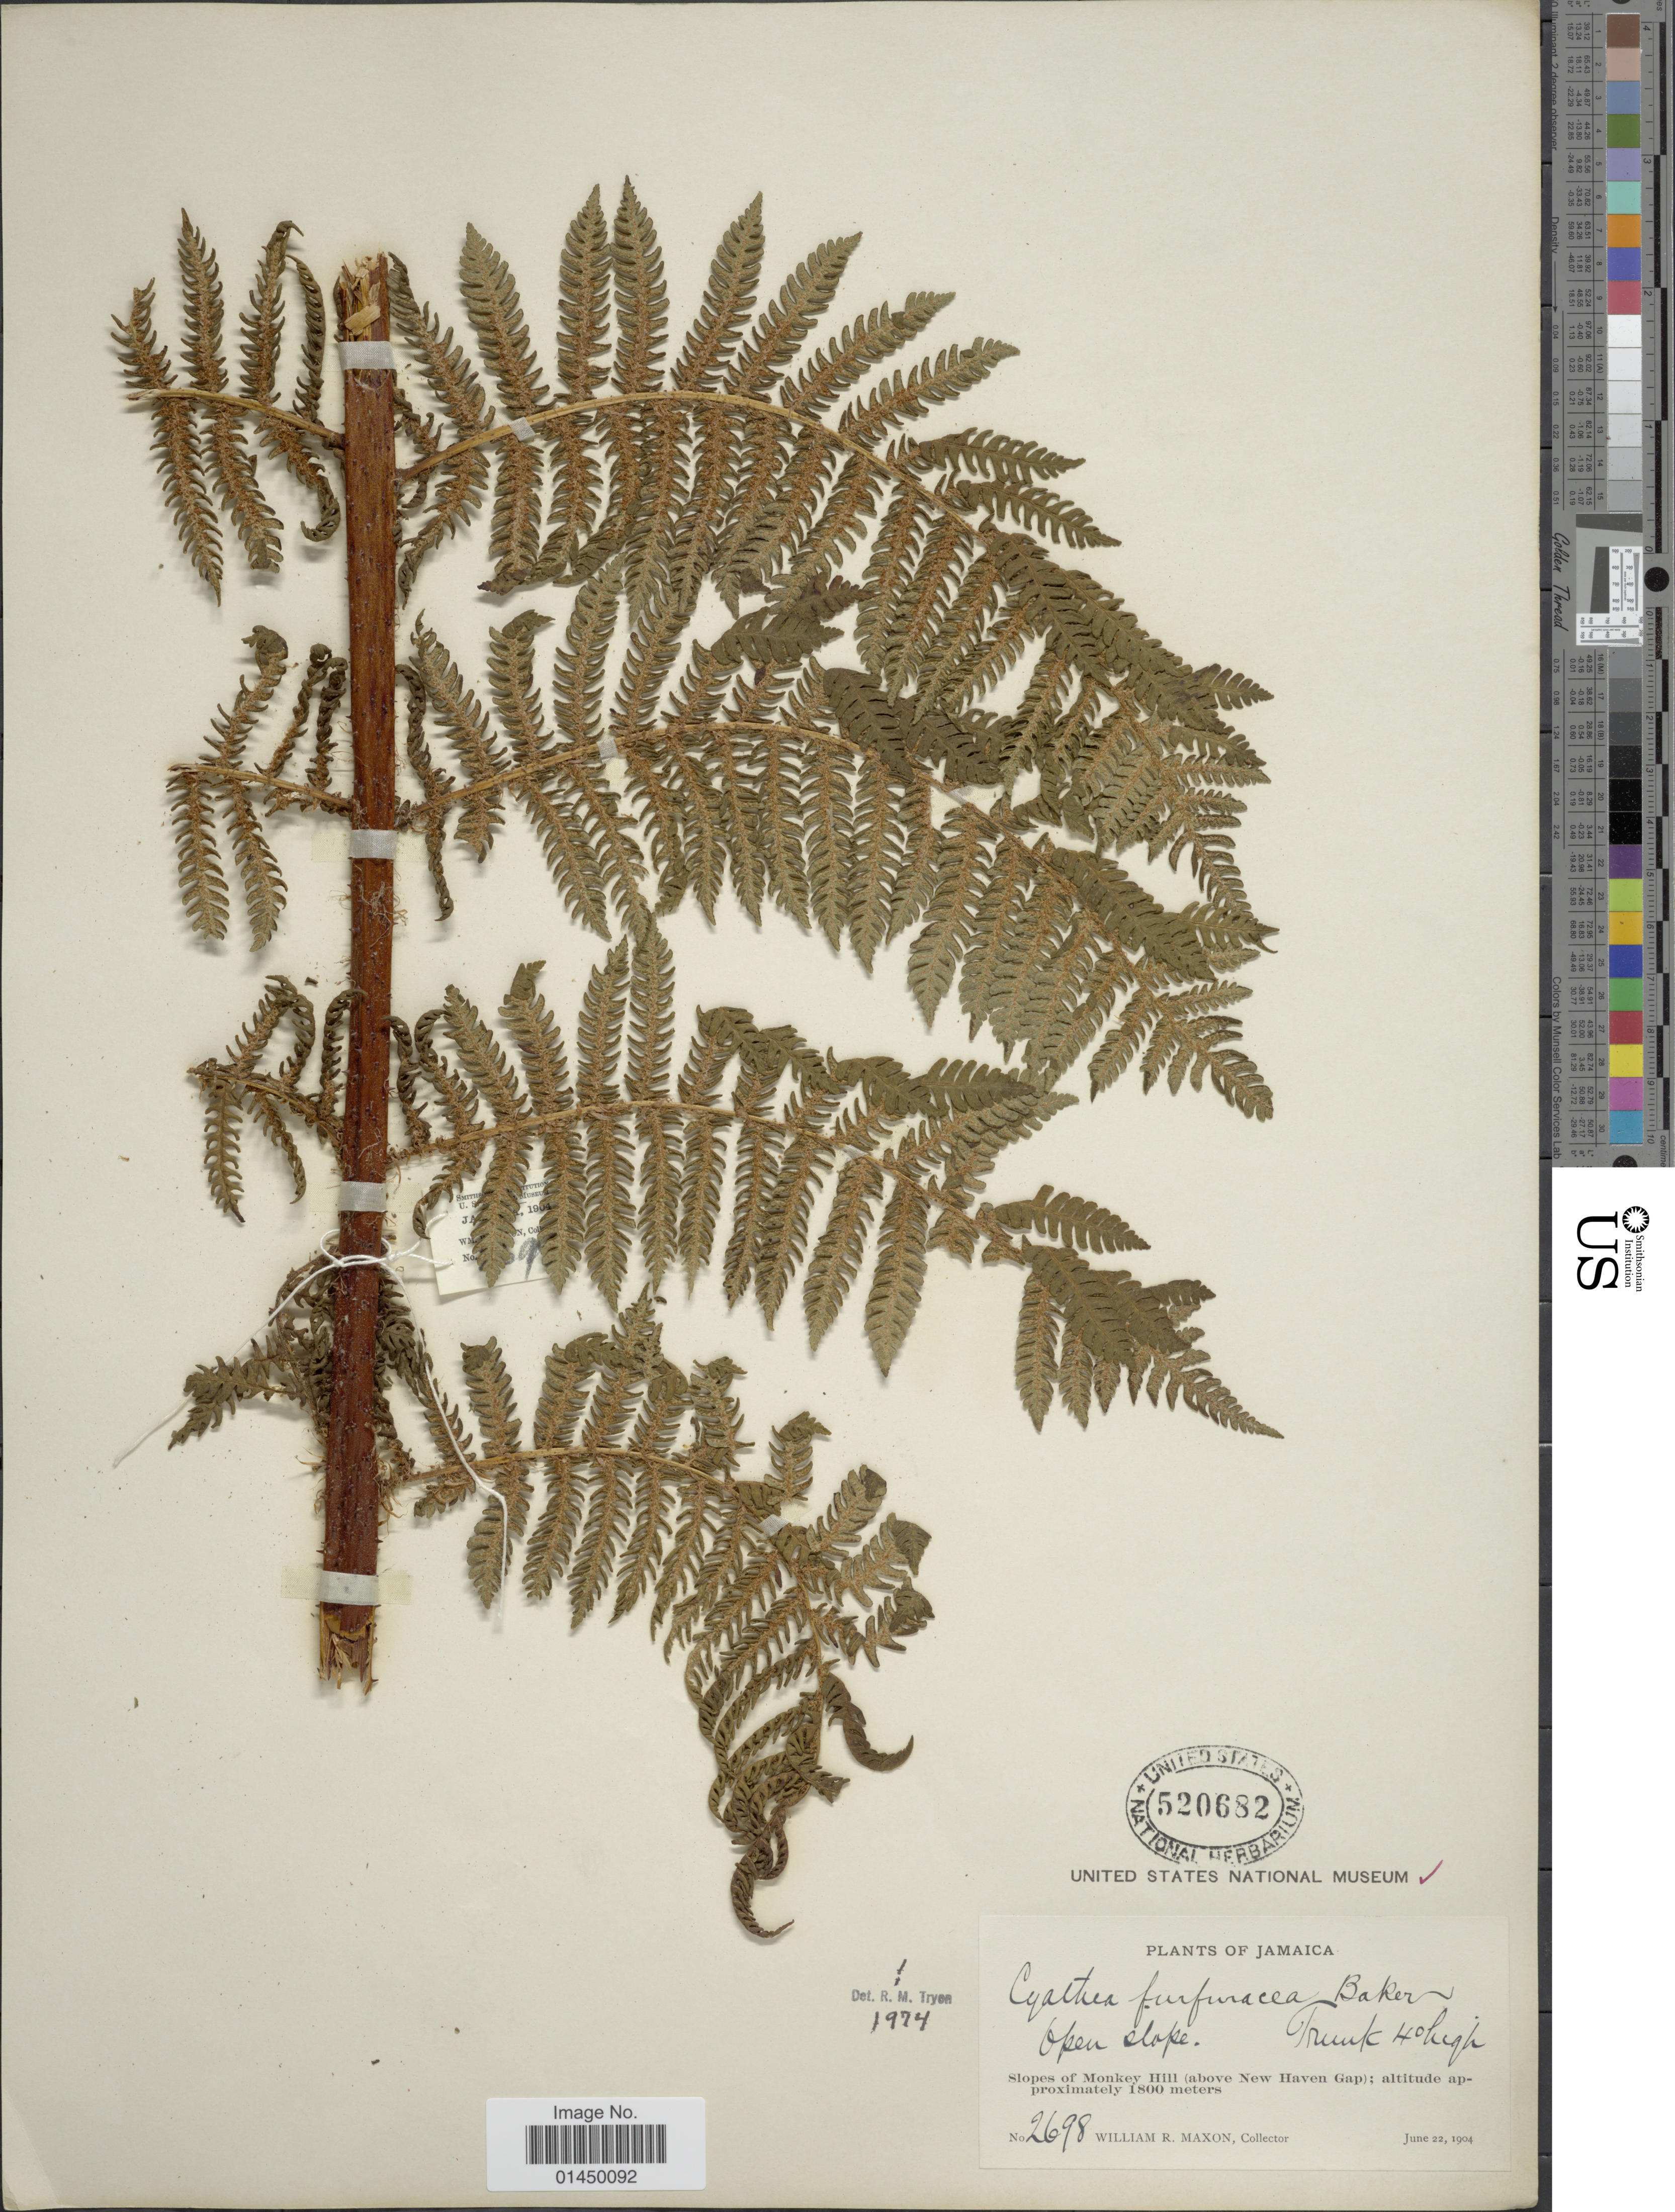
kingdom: Plantae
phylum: Tracheophyta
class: Polypodiopsida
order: Cyatheales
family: Cyatheaceae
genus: Cyathea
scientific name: Cyathea furfuracea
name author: Christ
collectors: W. R. Maxon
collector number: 2698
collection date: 1904-06-22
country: Jamaica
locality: Slopes of Monkey Hill (above New Haven Gap)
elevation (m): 1800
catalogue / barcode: US 520682